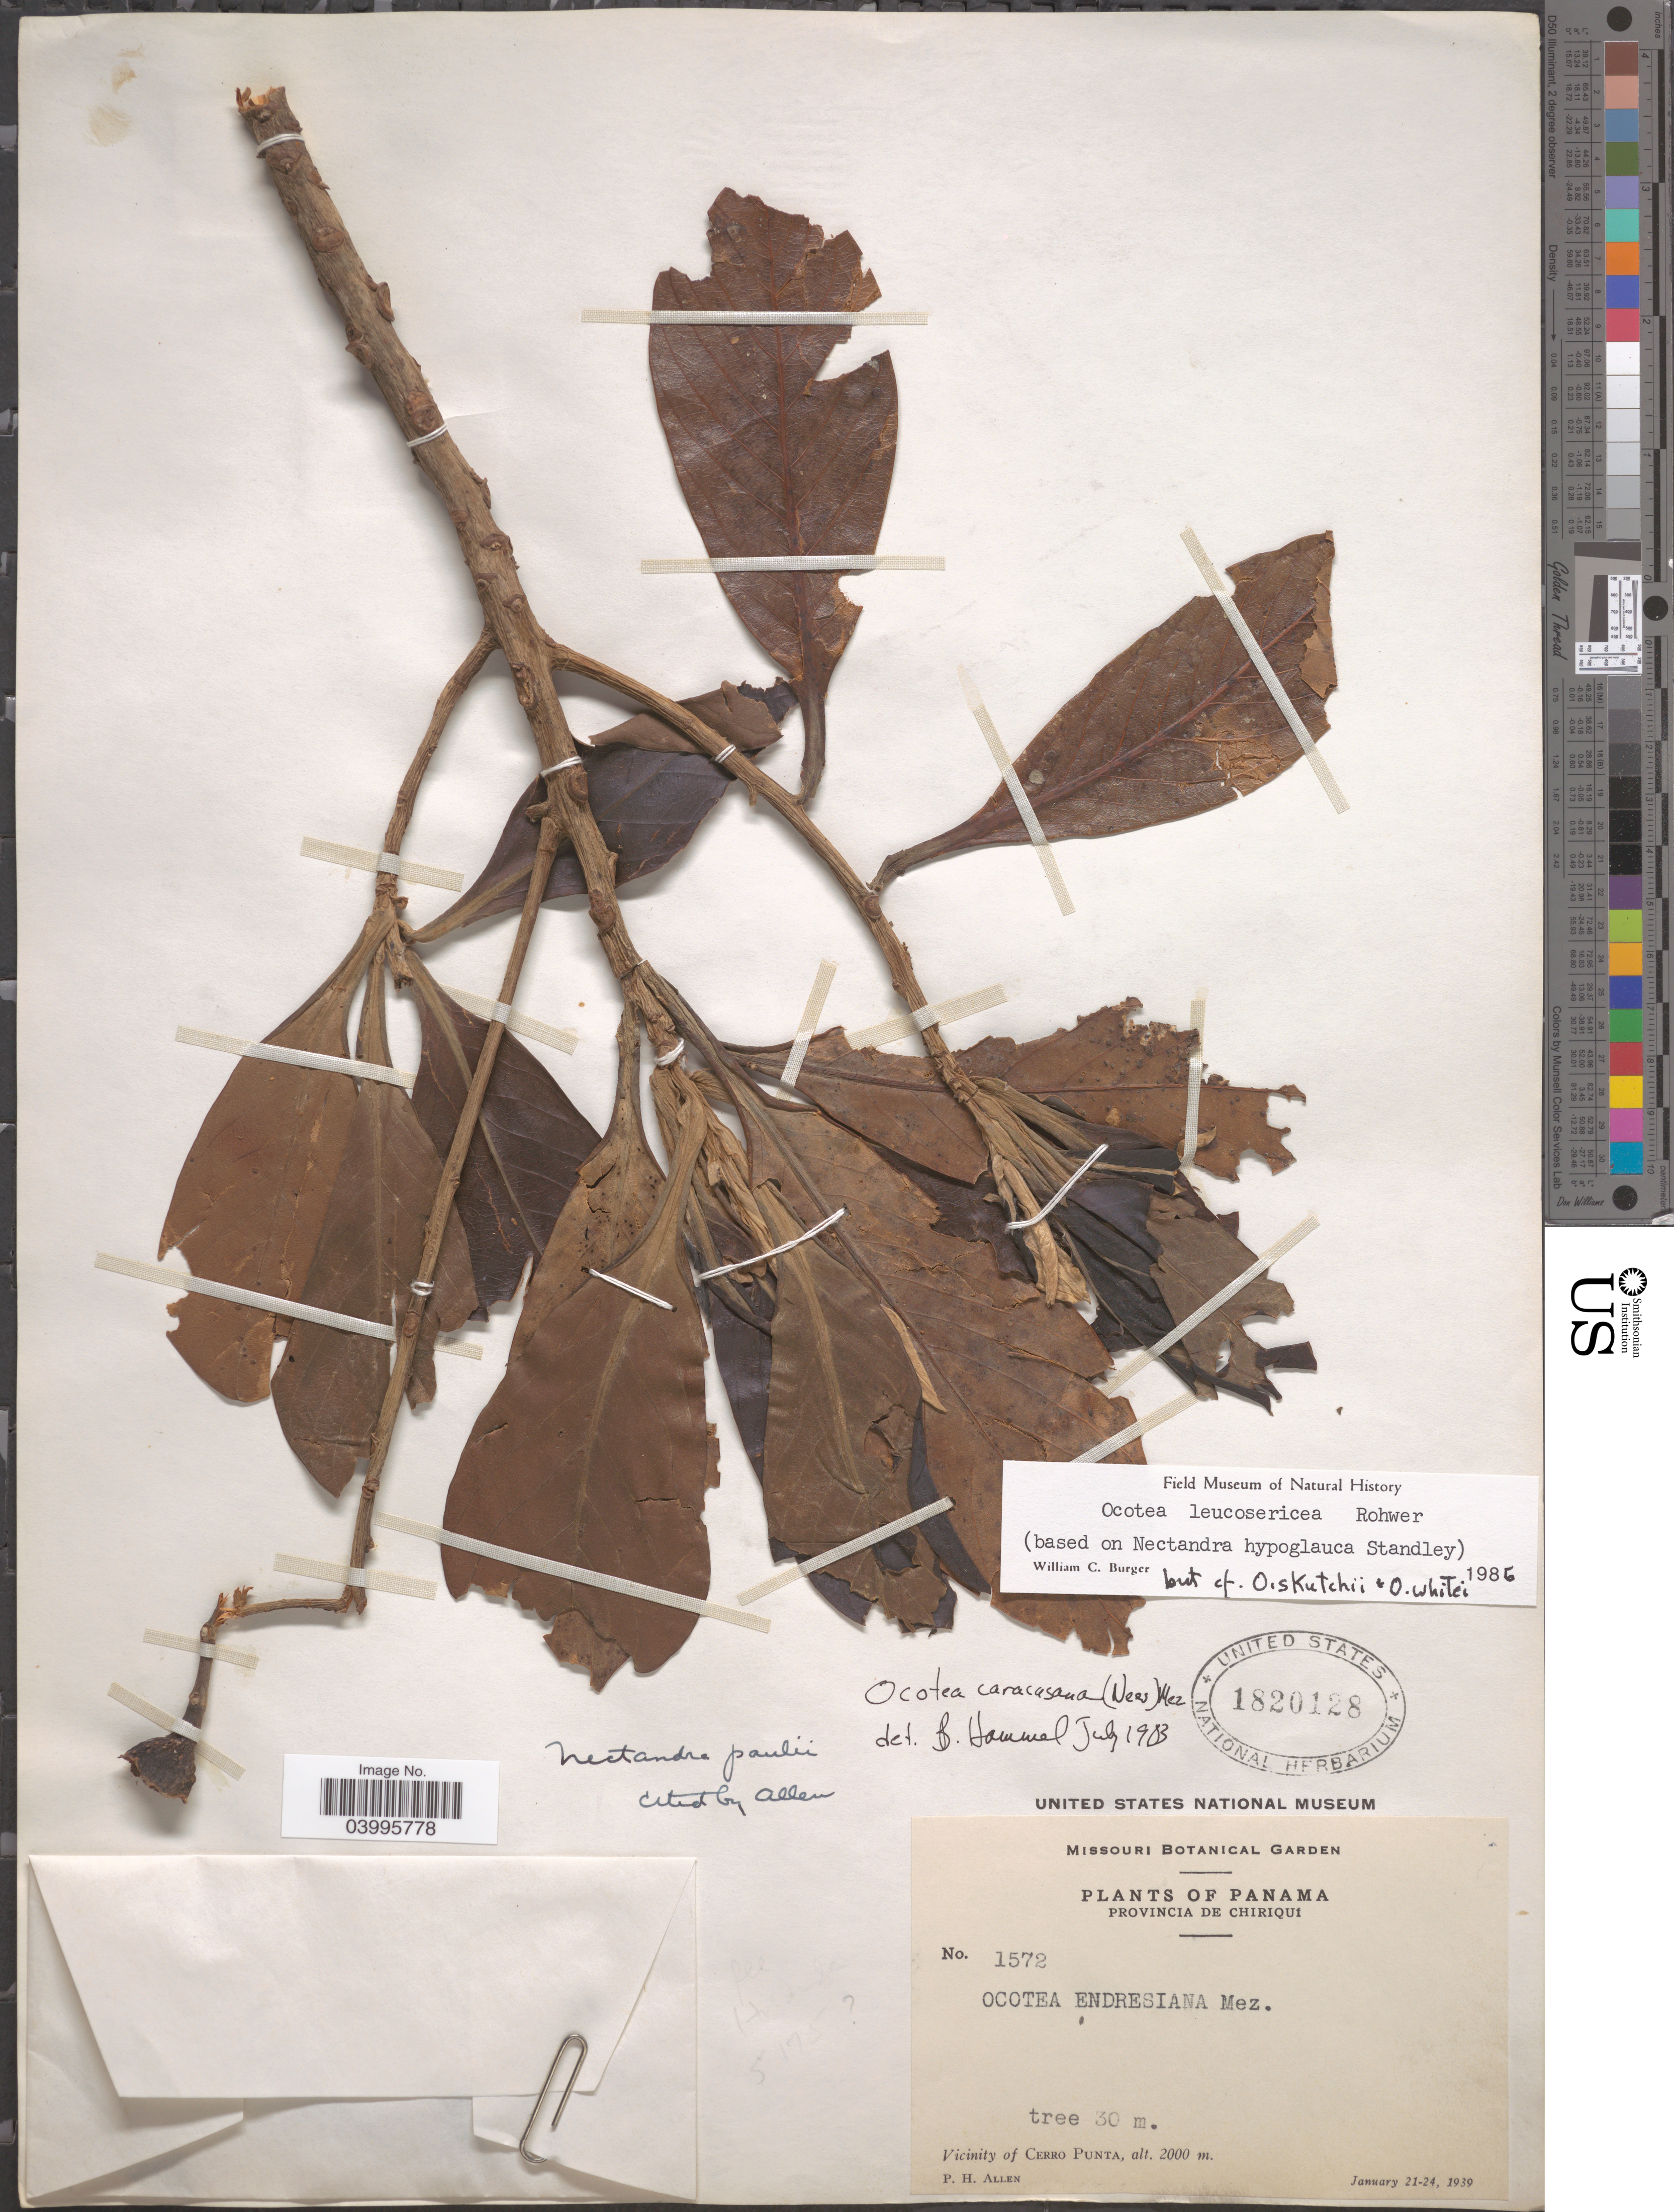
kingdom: Plantae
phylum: Tracheophyta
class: Magnoliopsida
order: Laurales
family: Lauraceae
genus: Ocotea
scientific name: Ocotea leucoserica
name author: Rohwer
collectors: P. H. Allen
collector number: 1572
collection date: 1939-01-21/1939-01-24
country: Panama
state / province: Chiriqui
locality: Vicinity of Cerro Punta.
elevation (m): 2000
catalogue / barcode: US 1820128